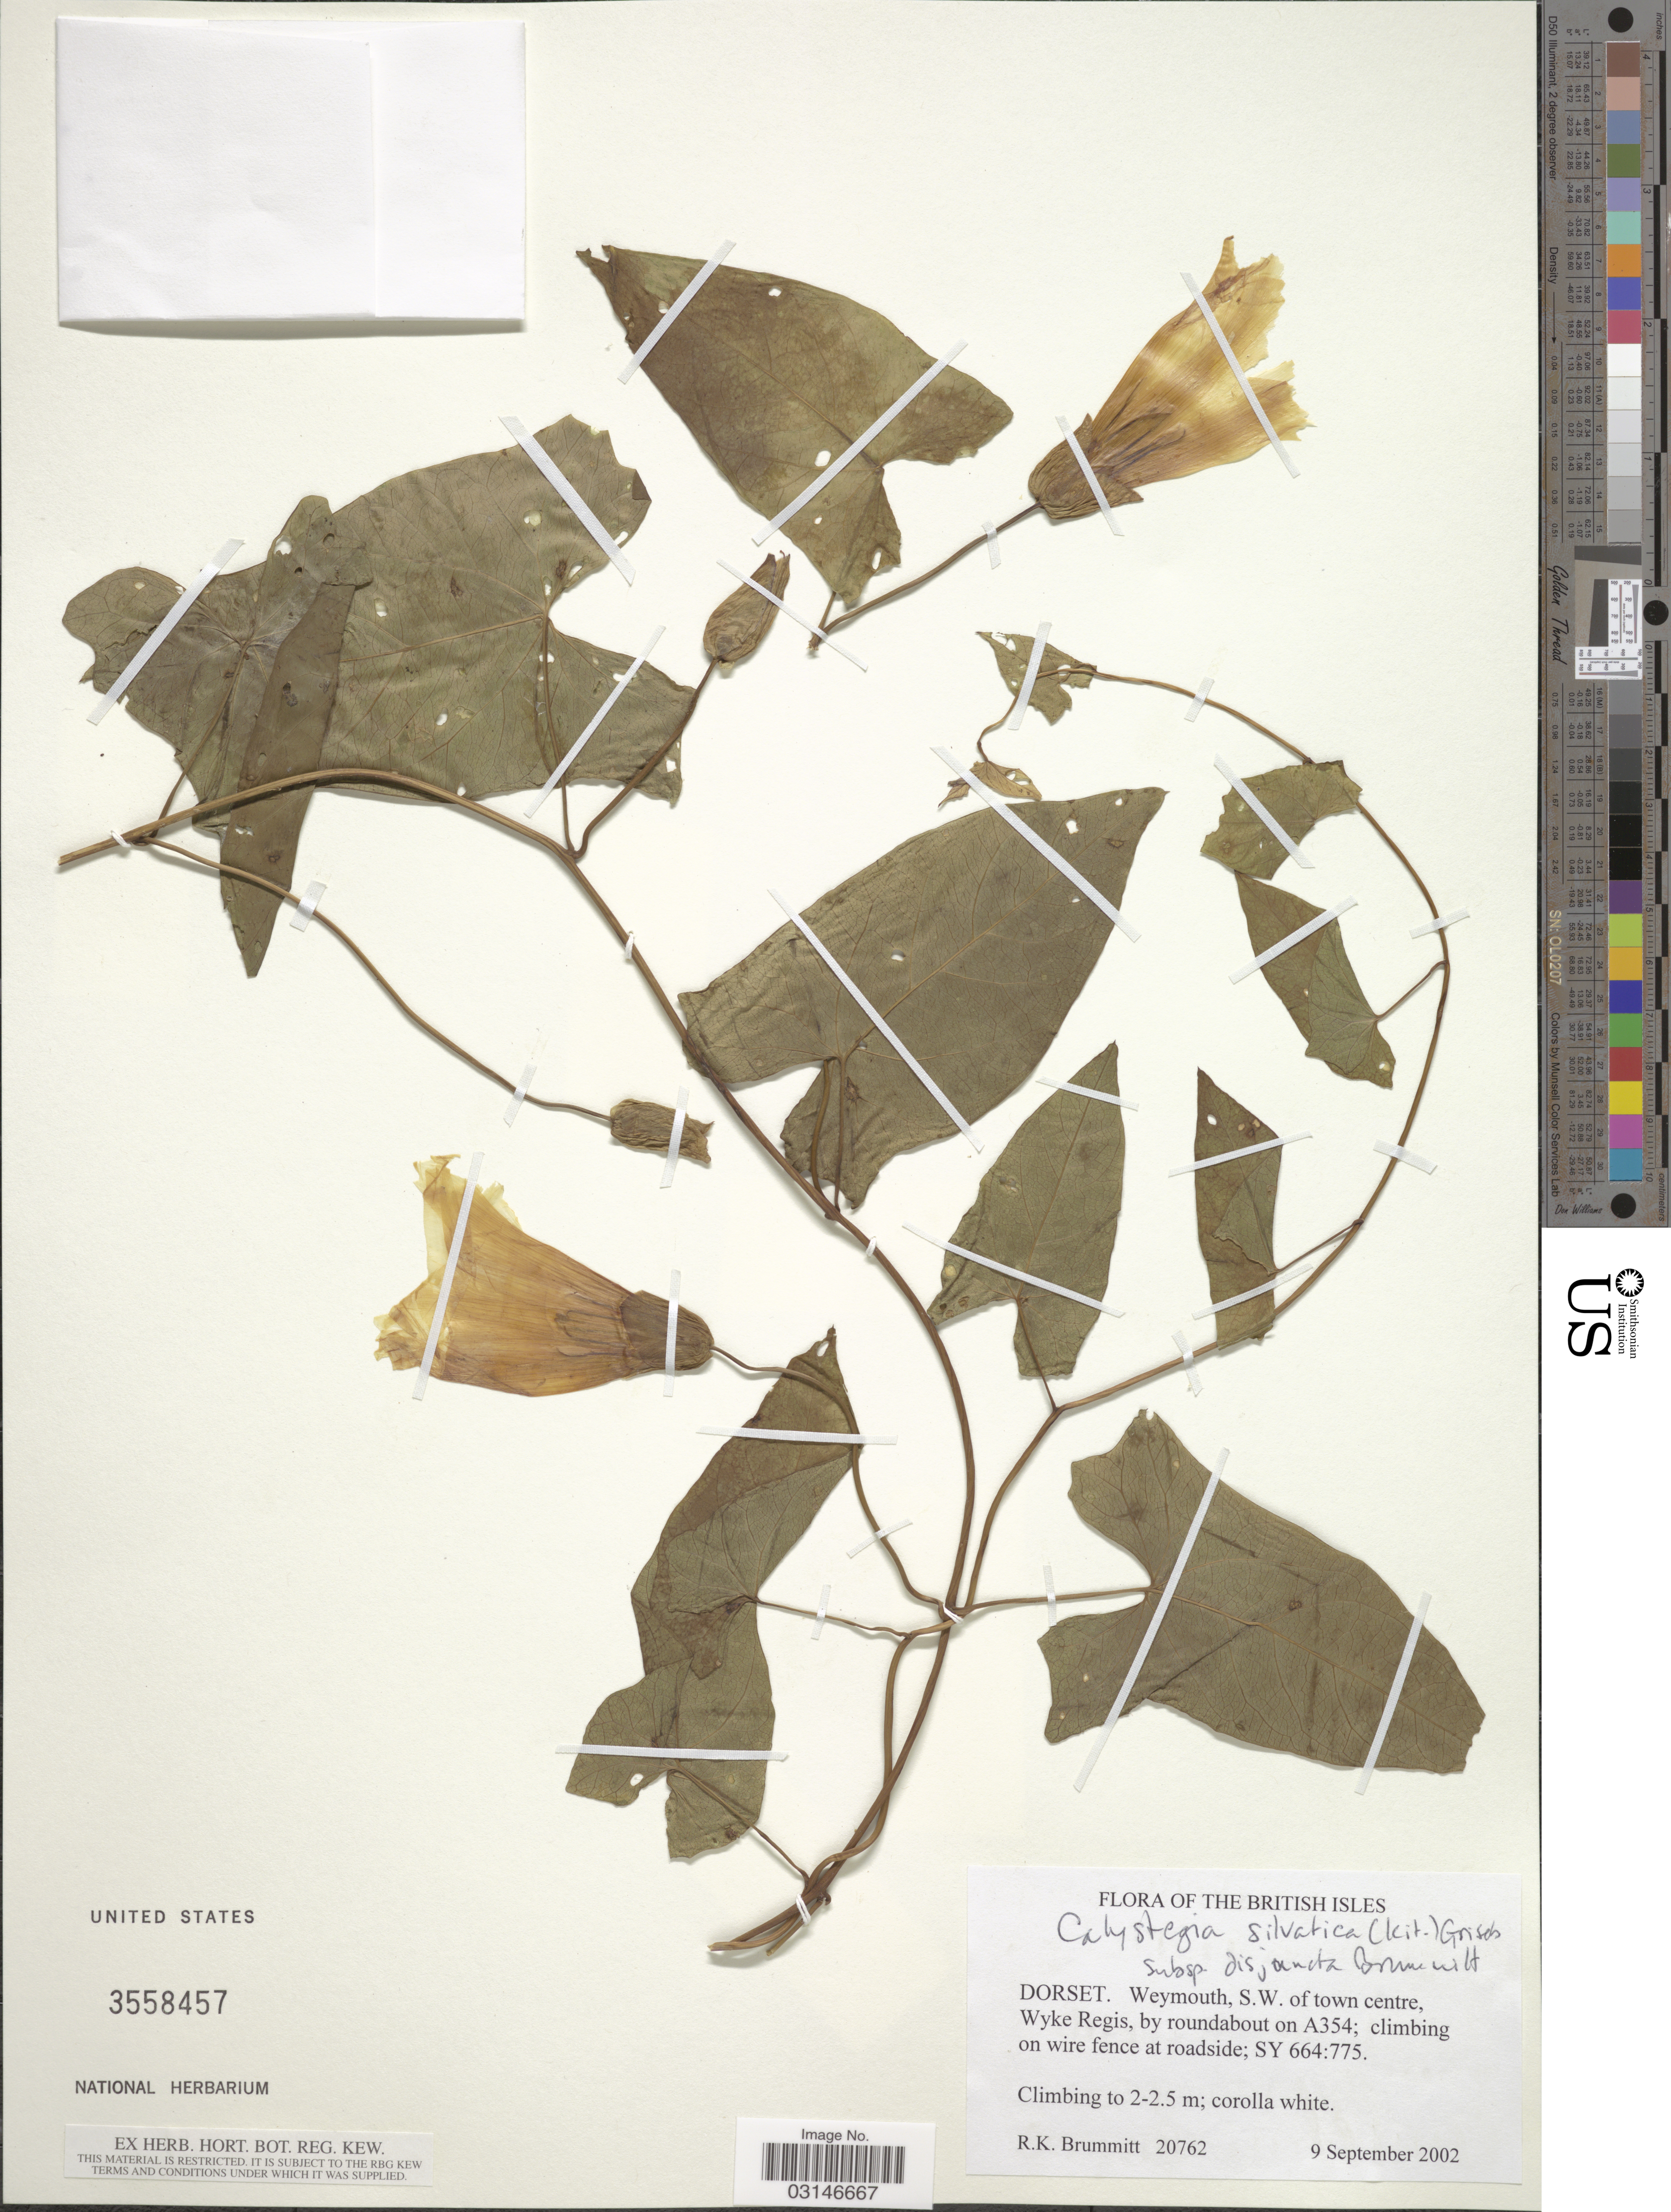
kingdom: Plantae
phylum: Tracheophyta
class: Magnoliopsida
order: Solanales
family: Convolvulaceae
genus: Calystegia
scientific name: Calystegia sericata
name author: (House) C.R. Bell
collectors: R. K. Brummitt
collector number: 20762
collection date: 2002-09-09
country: United Kingdom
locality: British Isles. Dorset. Weymouth, S.W. of town centre, Wyke Regis, by roundabout on A354; climbing on fence at roadside; SY 664:775.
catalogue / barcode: US 3558457